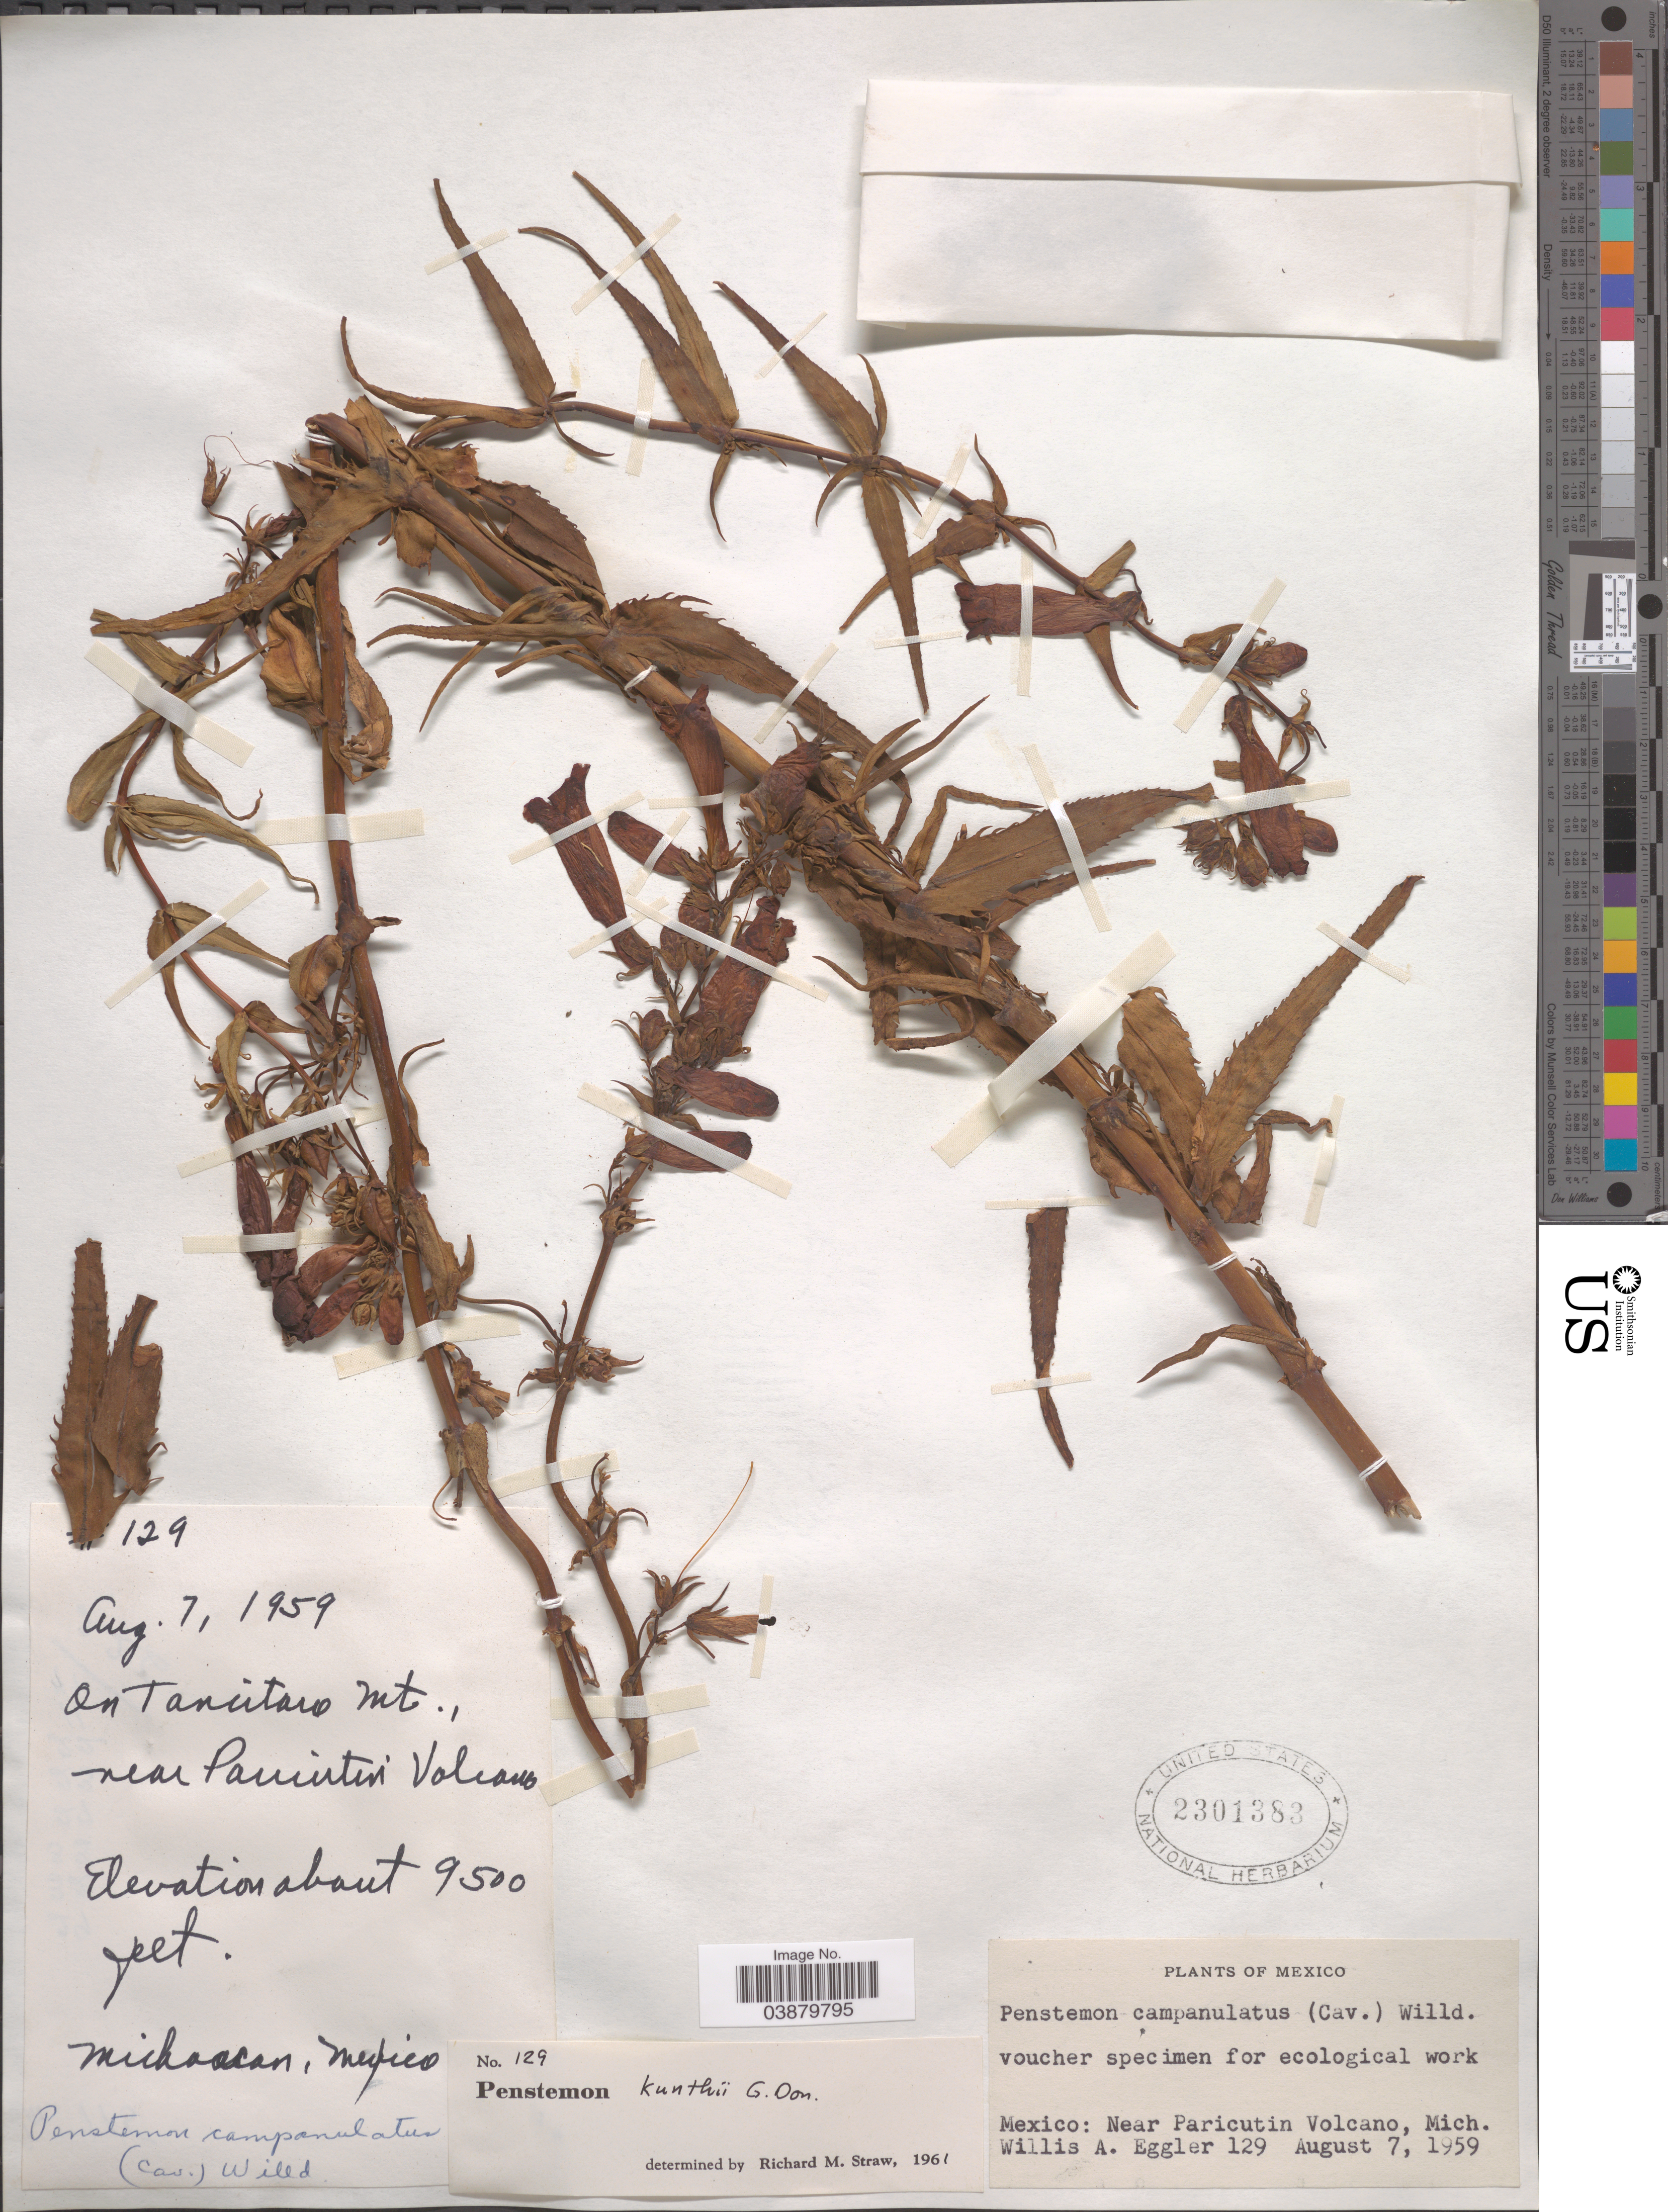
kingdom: Plantae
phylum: Tracheophyta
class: Magnoliopsida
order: Lamiales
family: Plantaginaceae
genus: Penstemon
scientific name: Penstemon kunthii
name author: G. Don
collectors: W. A. Eggler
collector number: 129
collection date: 1959-08-07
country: Mexico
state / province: Michoacán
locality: Near Paricutin Volcano. On Tancitaro Mt.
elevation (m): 2896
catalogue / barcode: US 2301383